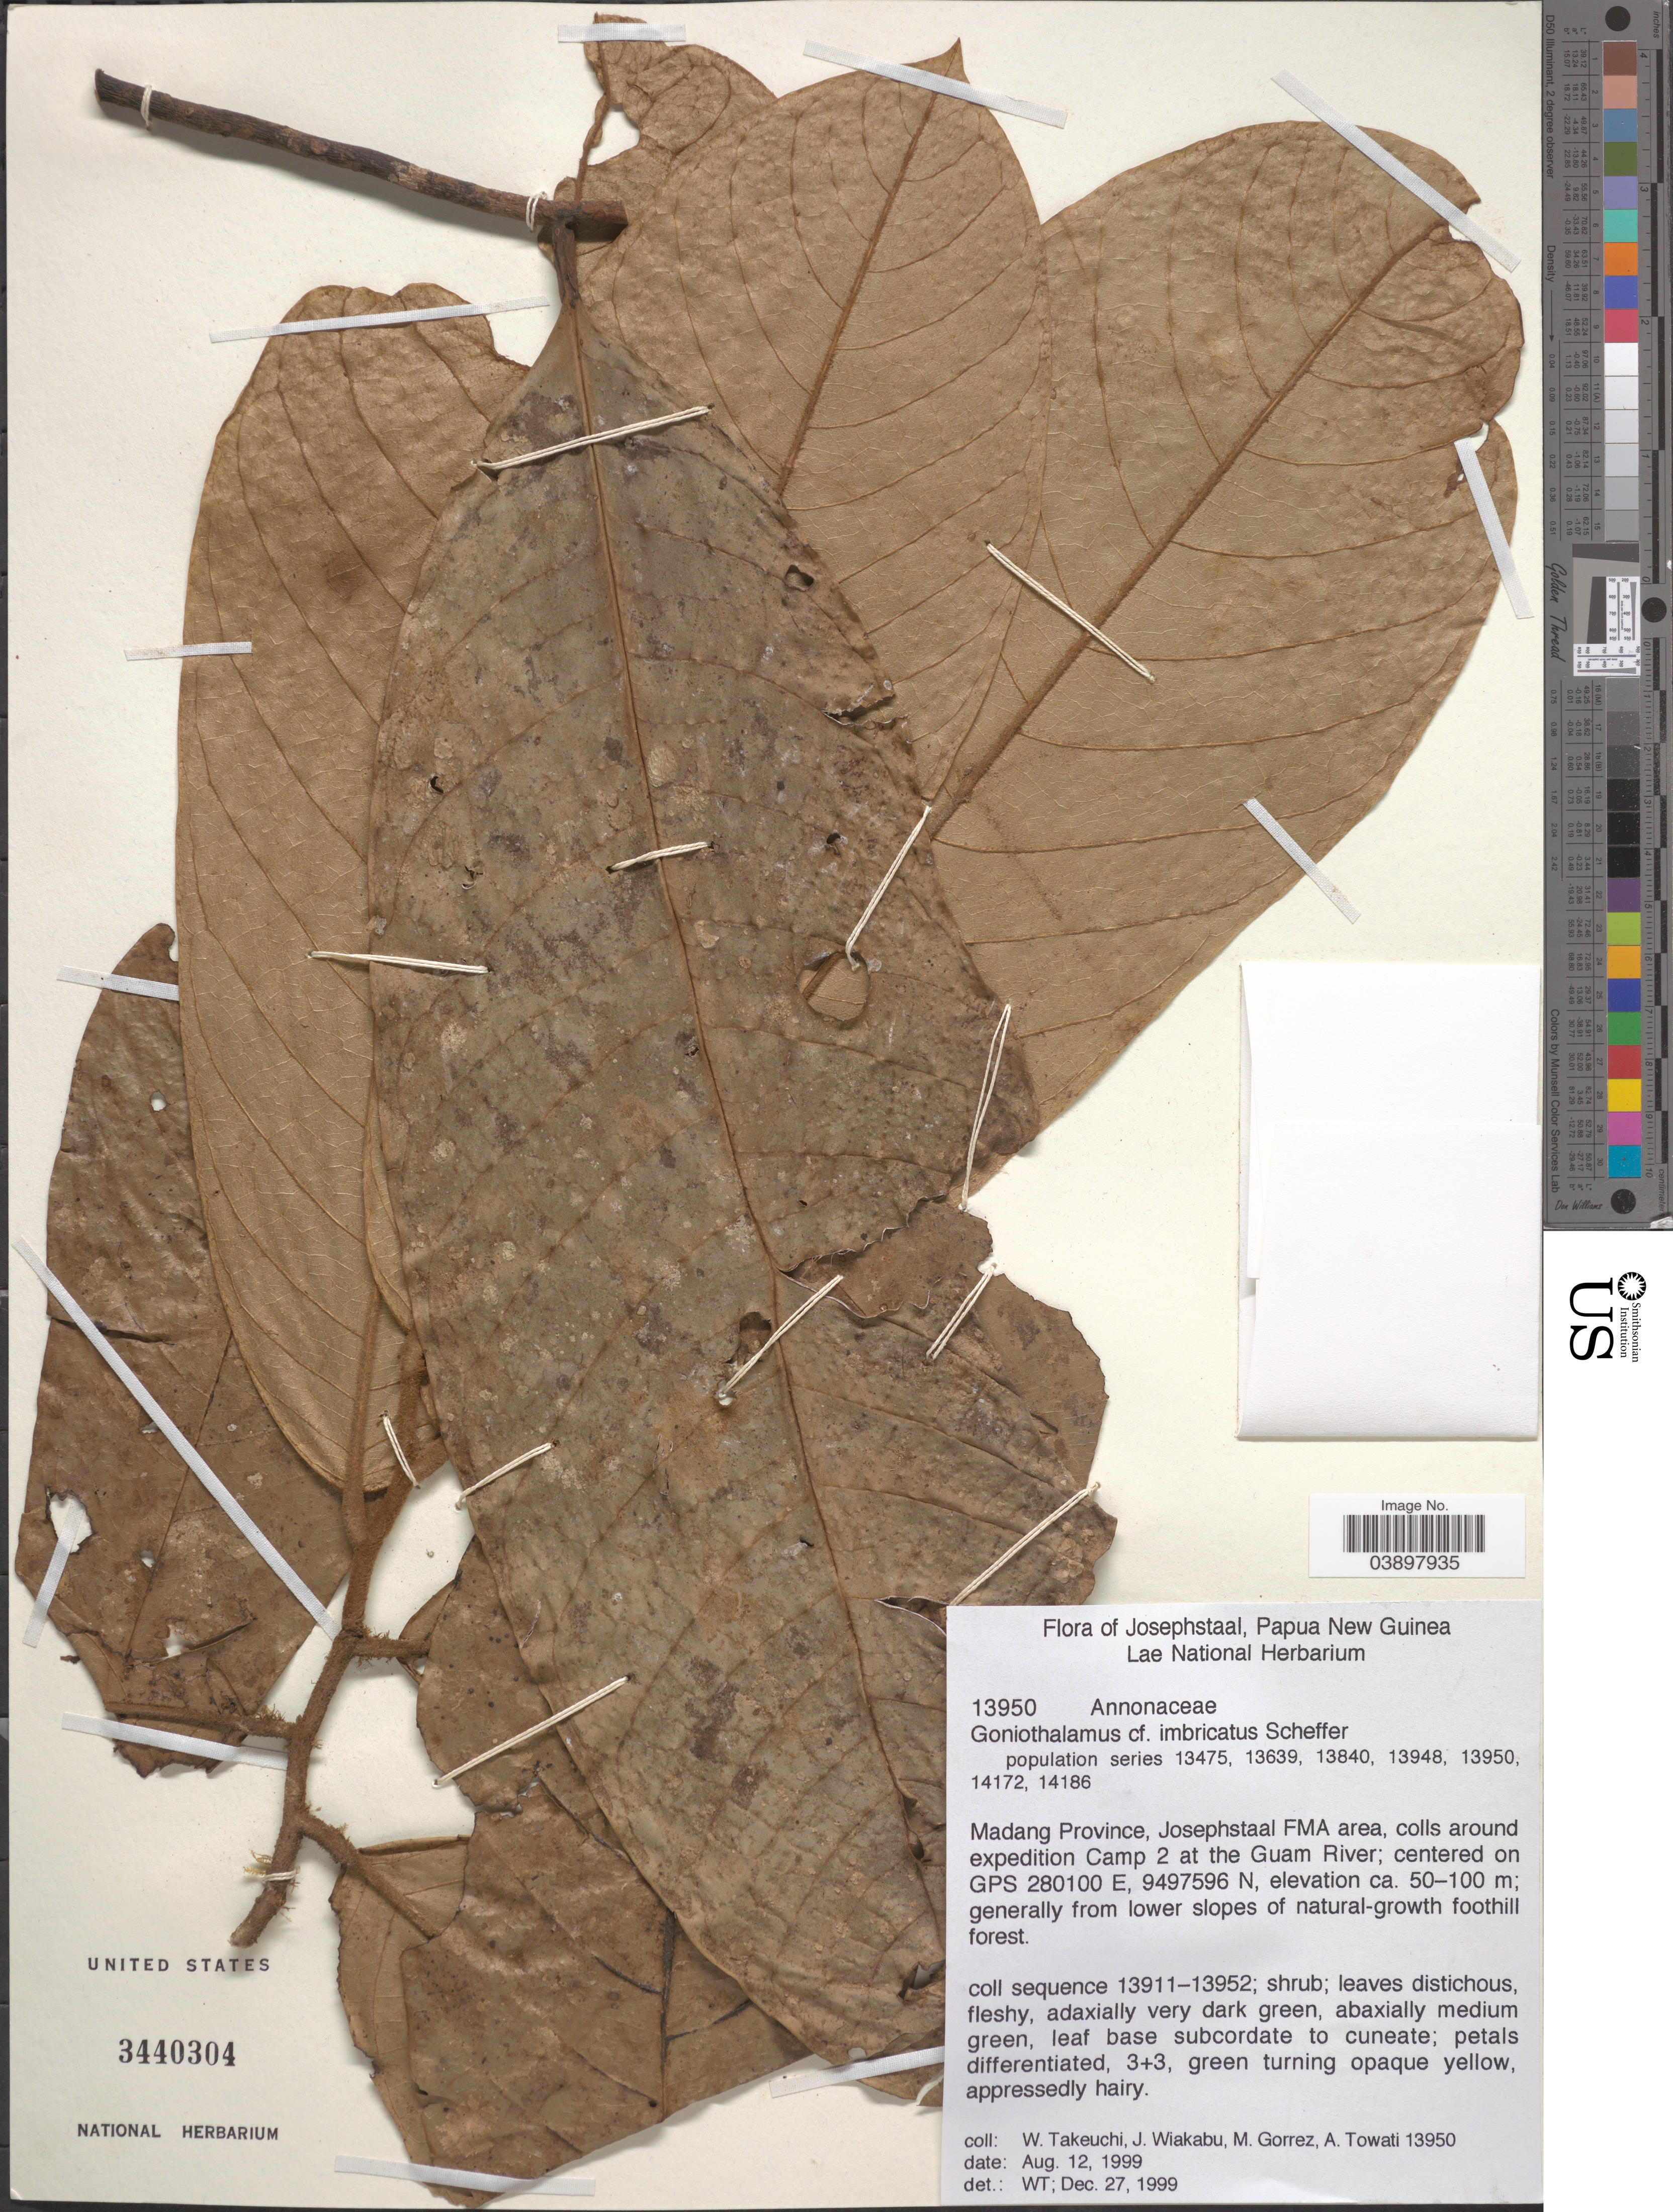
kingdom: Plantae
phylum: Tracheophyta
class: Magnoliopsida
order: Magnoliales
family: Annonaceae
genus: Goniothalamus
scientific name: Goniothalamus imbricatus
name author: Scheff.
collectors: W. Takeuchi, J. Wiakabu, M. Gorrez & A. Towati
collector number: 13950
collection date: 1999-08-12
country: Papua New Guinea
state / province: Madang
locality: Josephstaal. Josephstaal FMA area, colls around expedition Camp 2 at the Guam River.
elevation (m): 50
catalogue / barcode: US 3440304